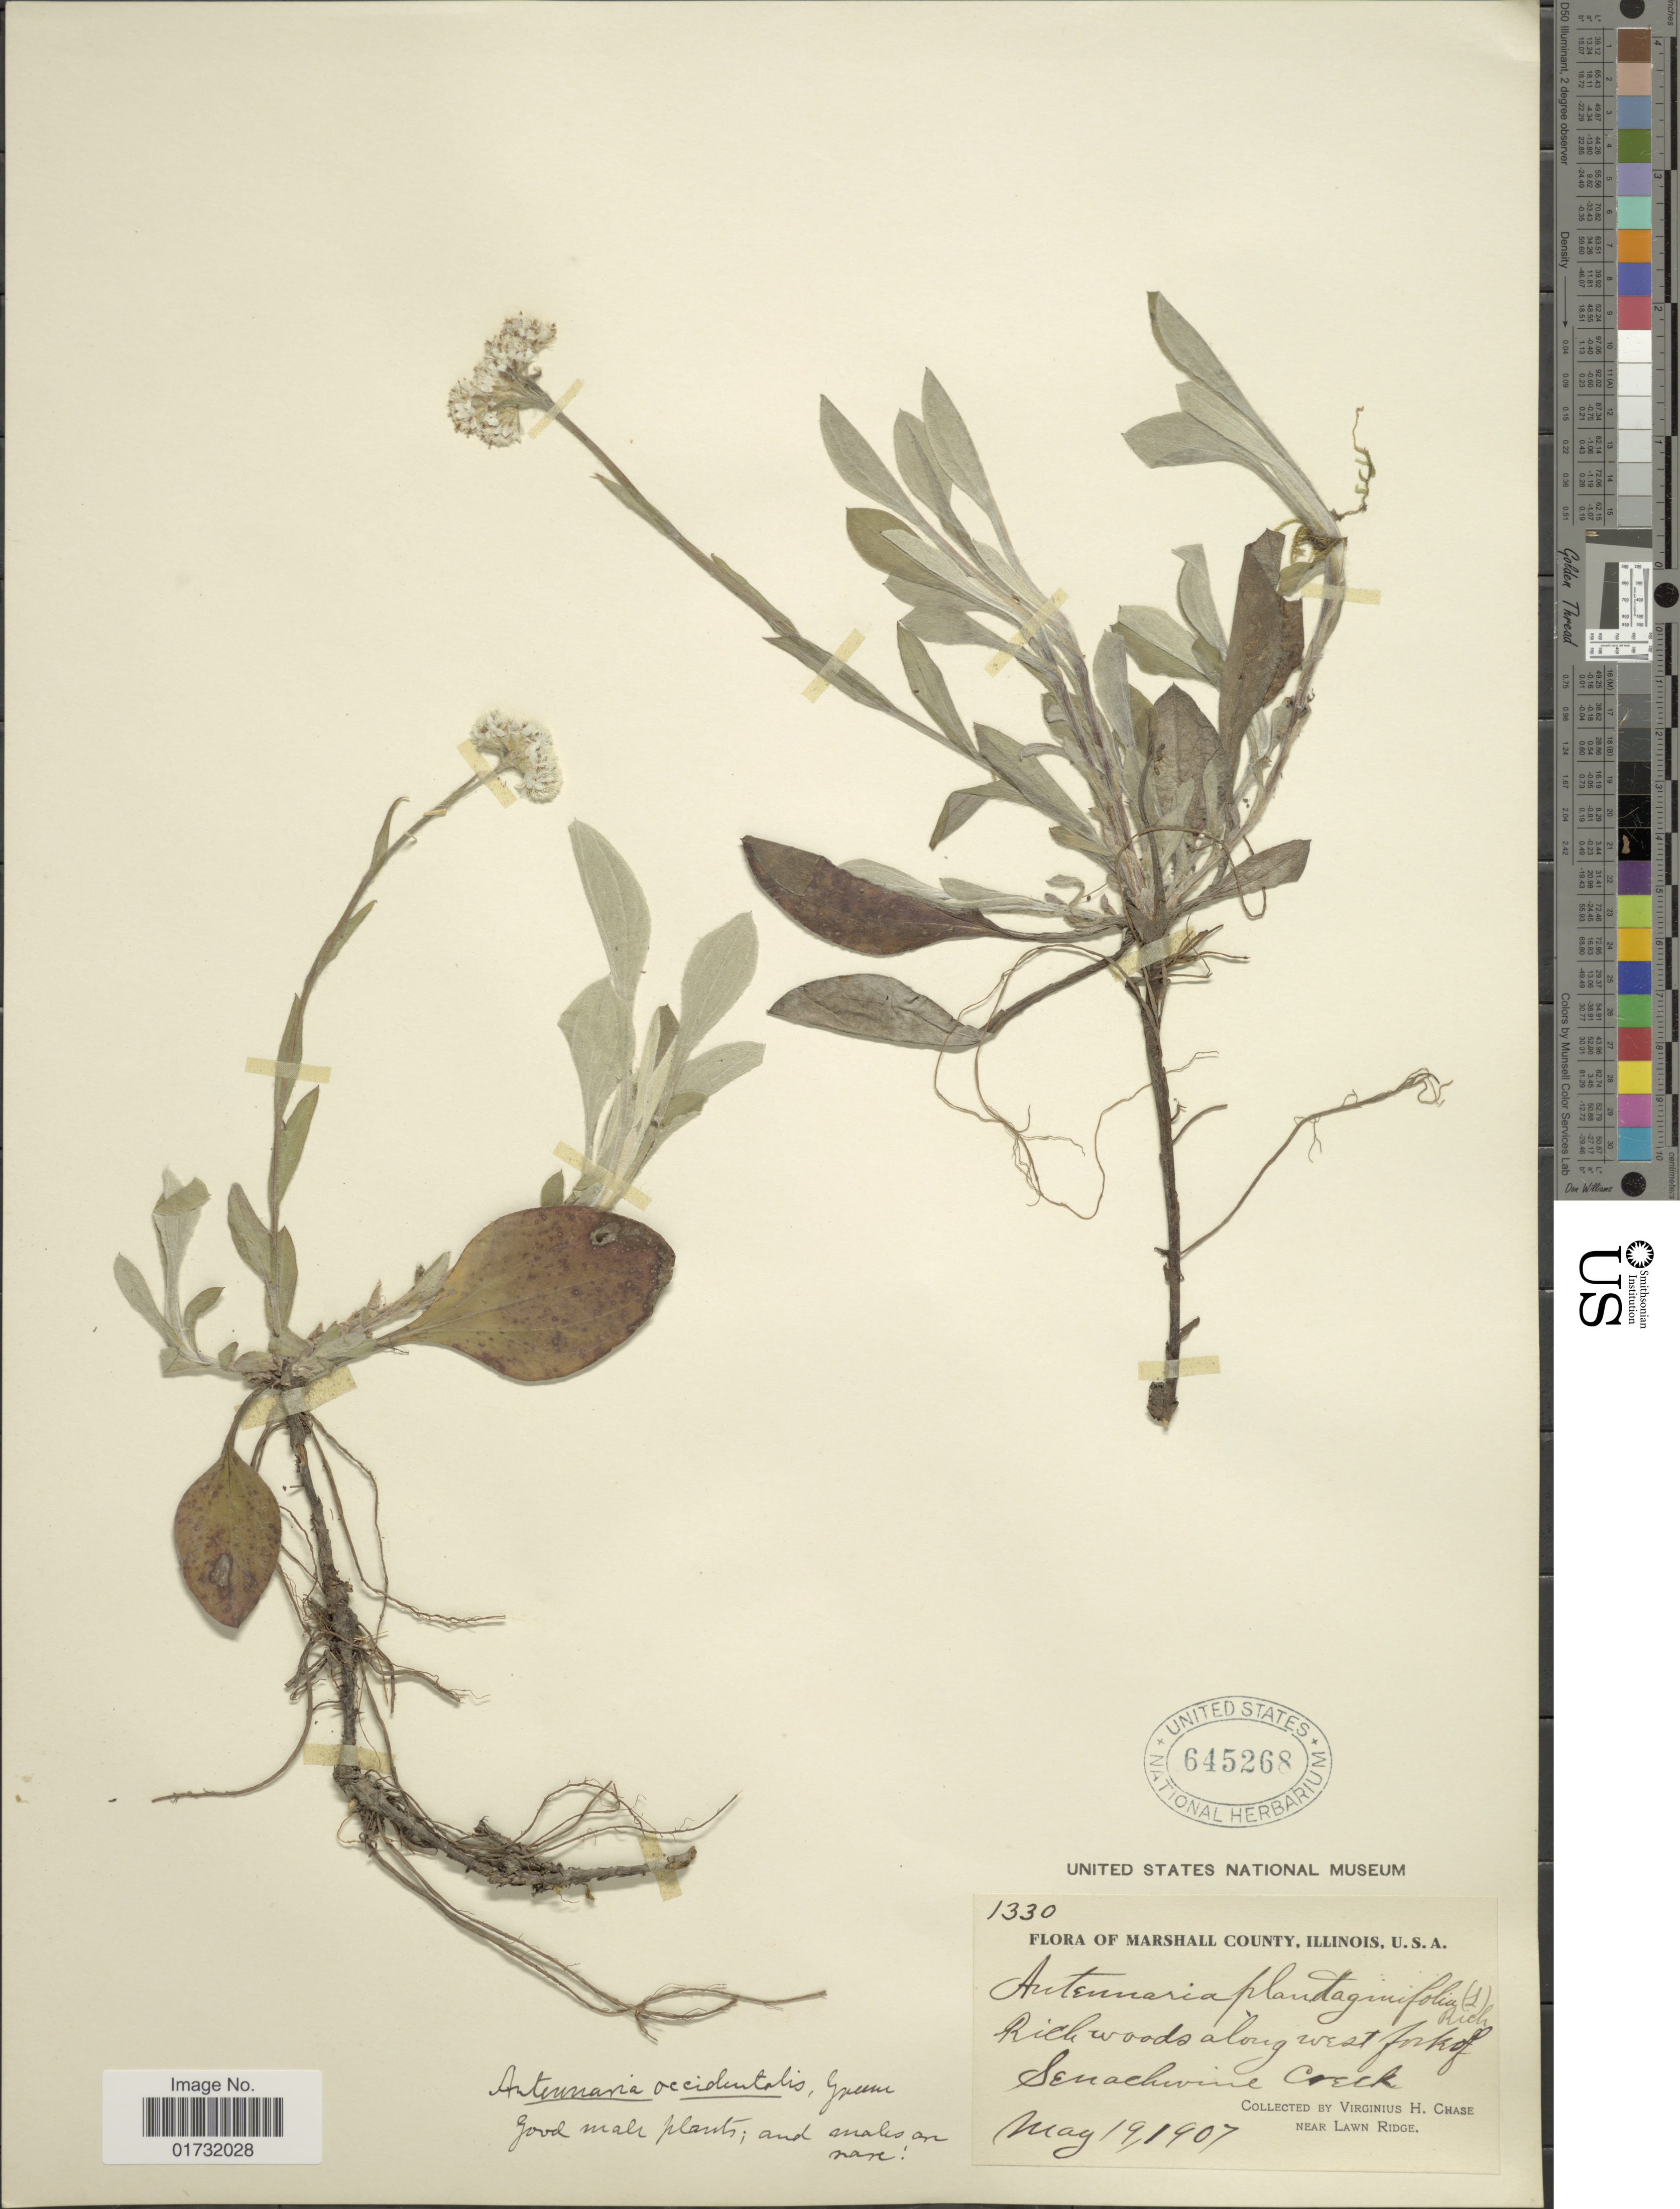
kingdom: Plantae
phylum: Tracheophyta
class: Magnoliopsida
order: Asterales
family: Asteraceae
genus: Antennaria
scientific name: Antennaria occidentalis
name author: Greene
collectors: V. H. Chase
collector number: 1330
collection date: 1907-05-19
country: United States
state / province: Illinois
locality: Marshall County. west fork of Senachwine Creek, near Lawn Ridge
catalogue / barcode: US 645268